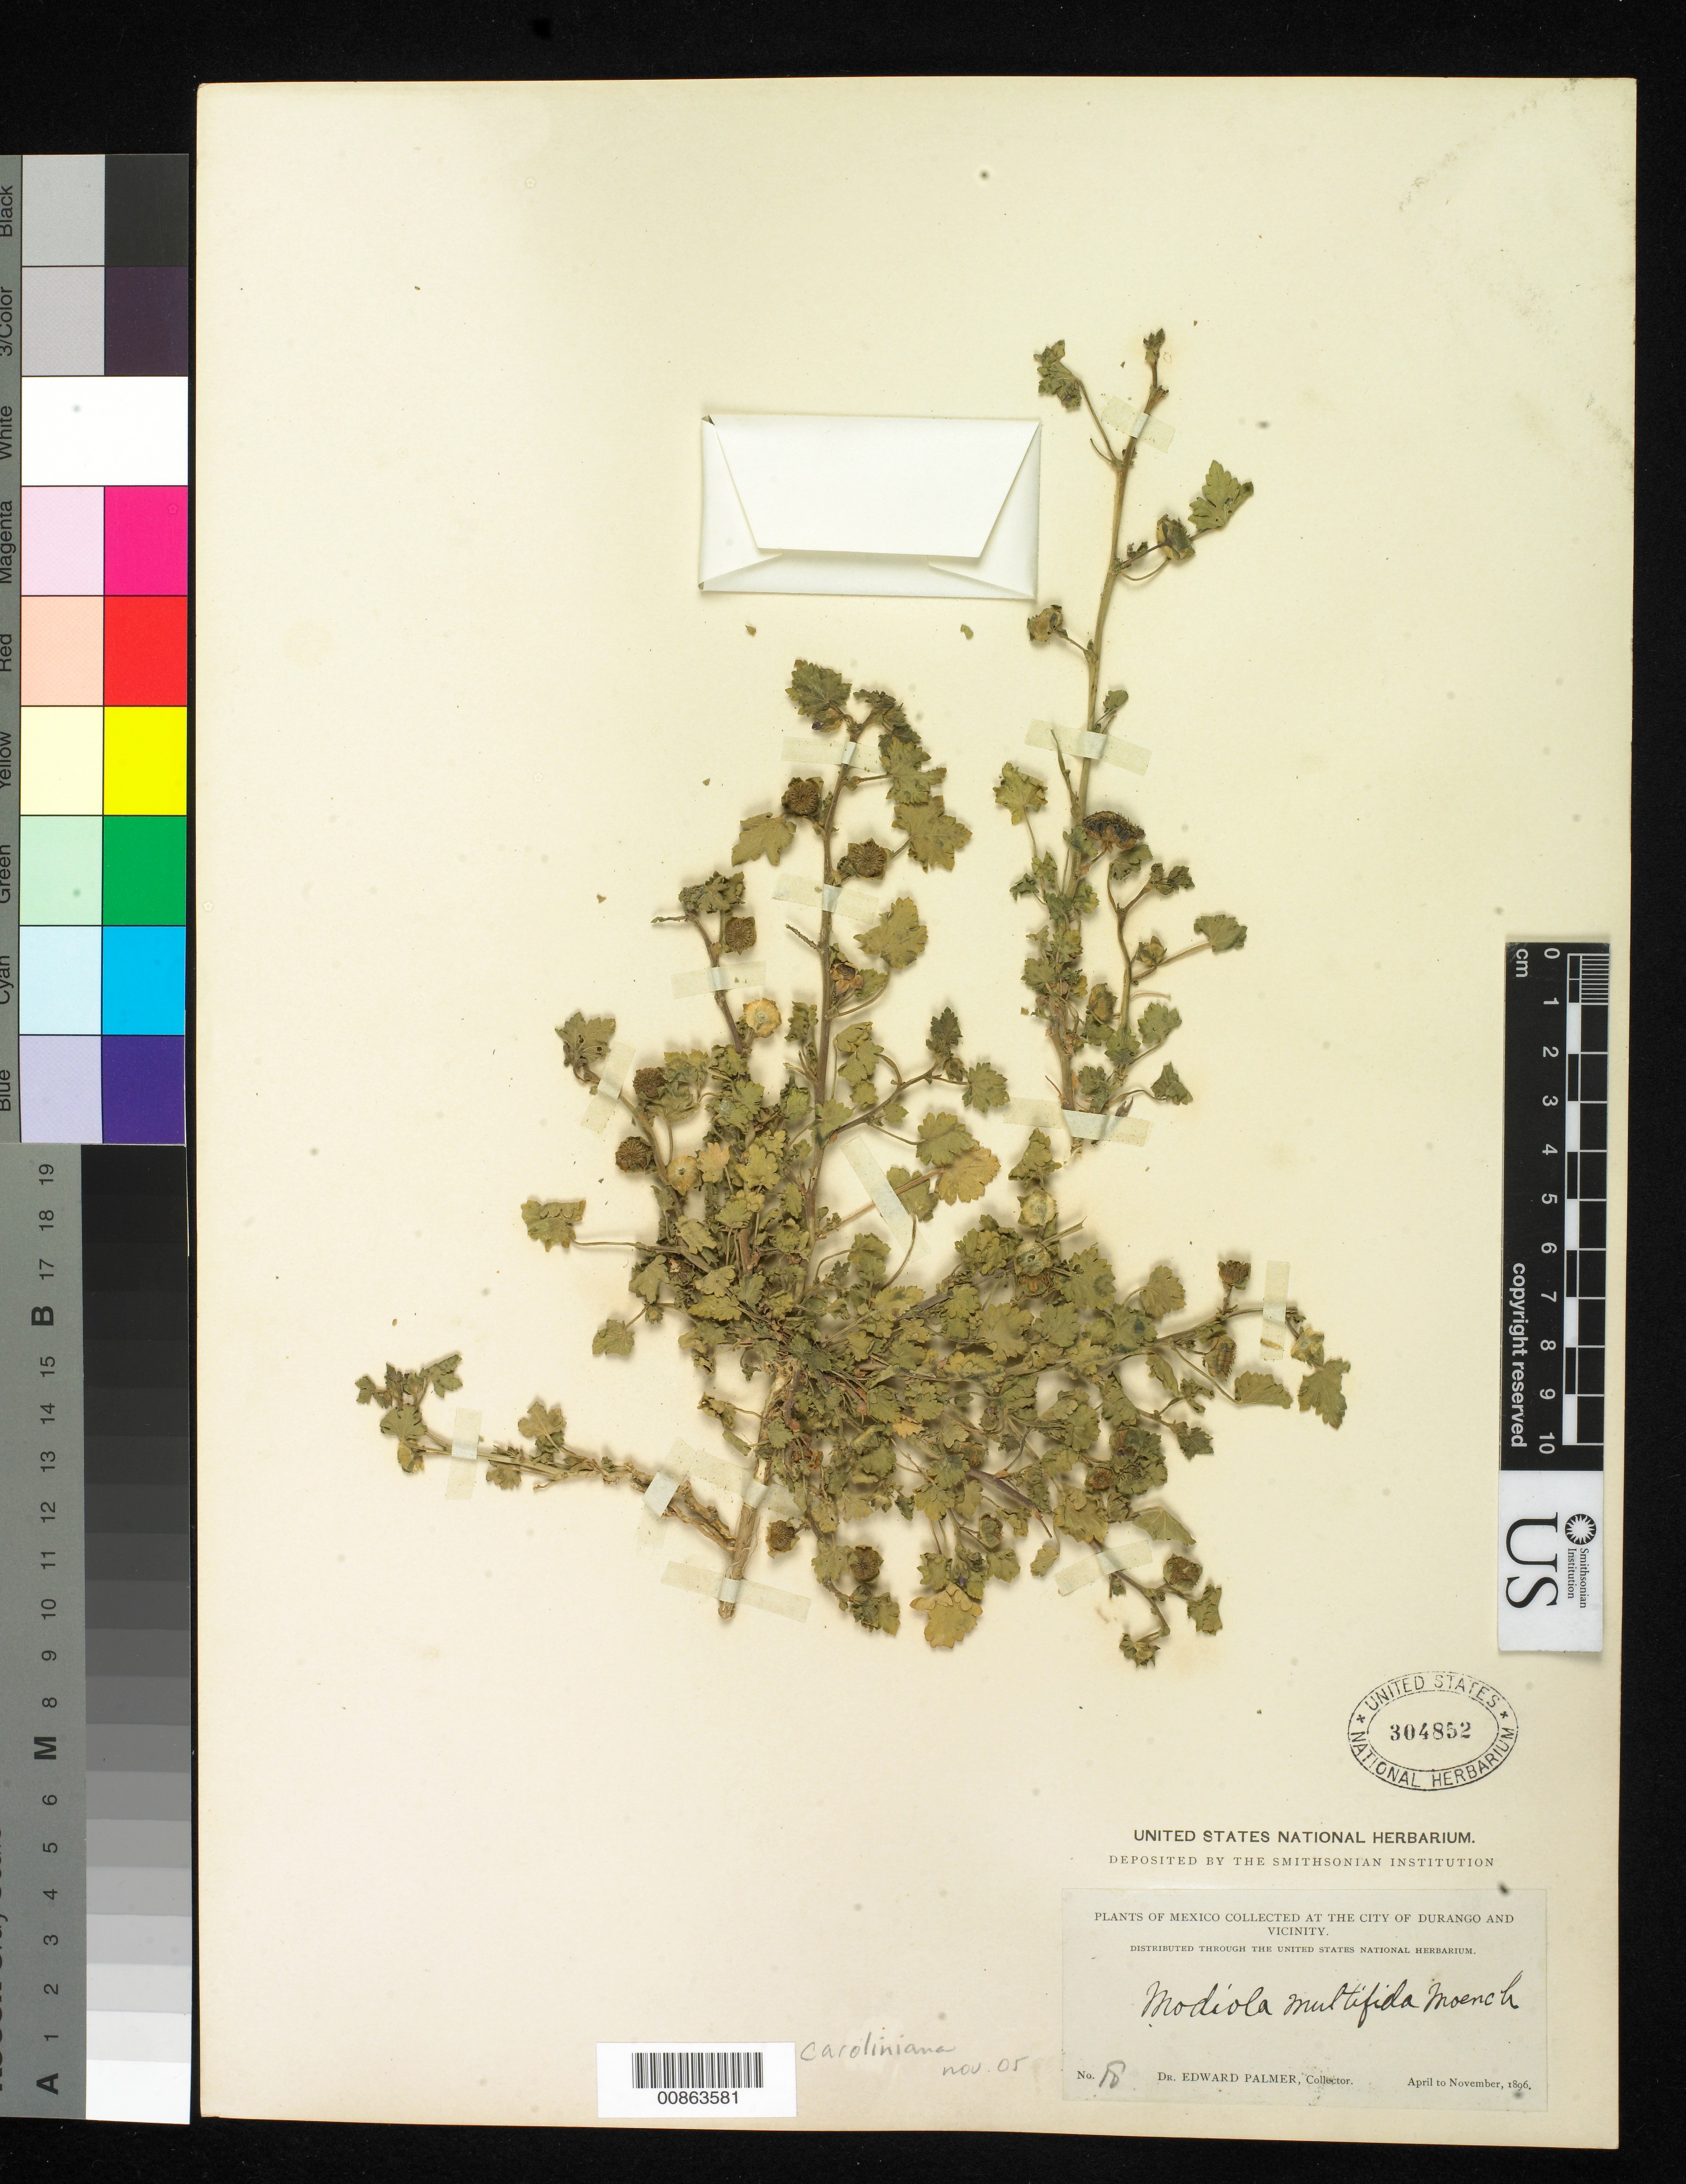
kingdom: Plantae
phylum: Tracheophyta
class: Magnoliopsida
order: Malvales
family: Malvaceae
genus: Modiola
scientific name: Modiola caroliniana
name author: (L.) G. Don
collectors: E. Palmer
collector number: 18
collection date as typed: Apr 1896 to -- Nov 1896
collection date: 1896-04/1896-11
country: Mexico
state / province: Durango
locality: City of Durango and vicinity.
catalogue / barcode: US 304852